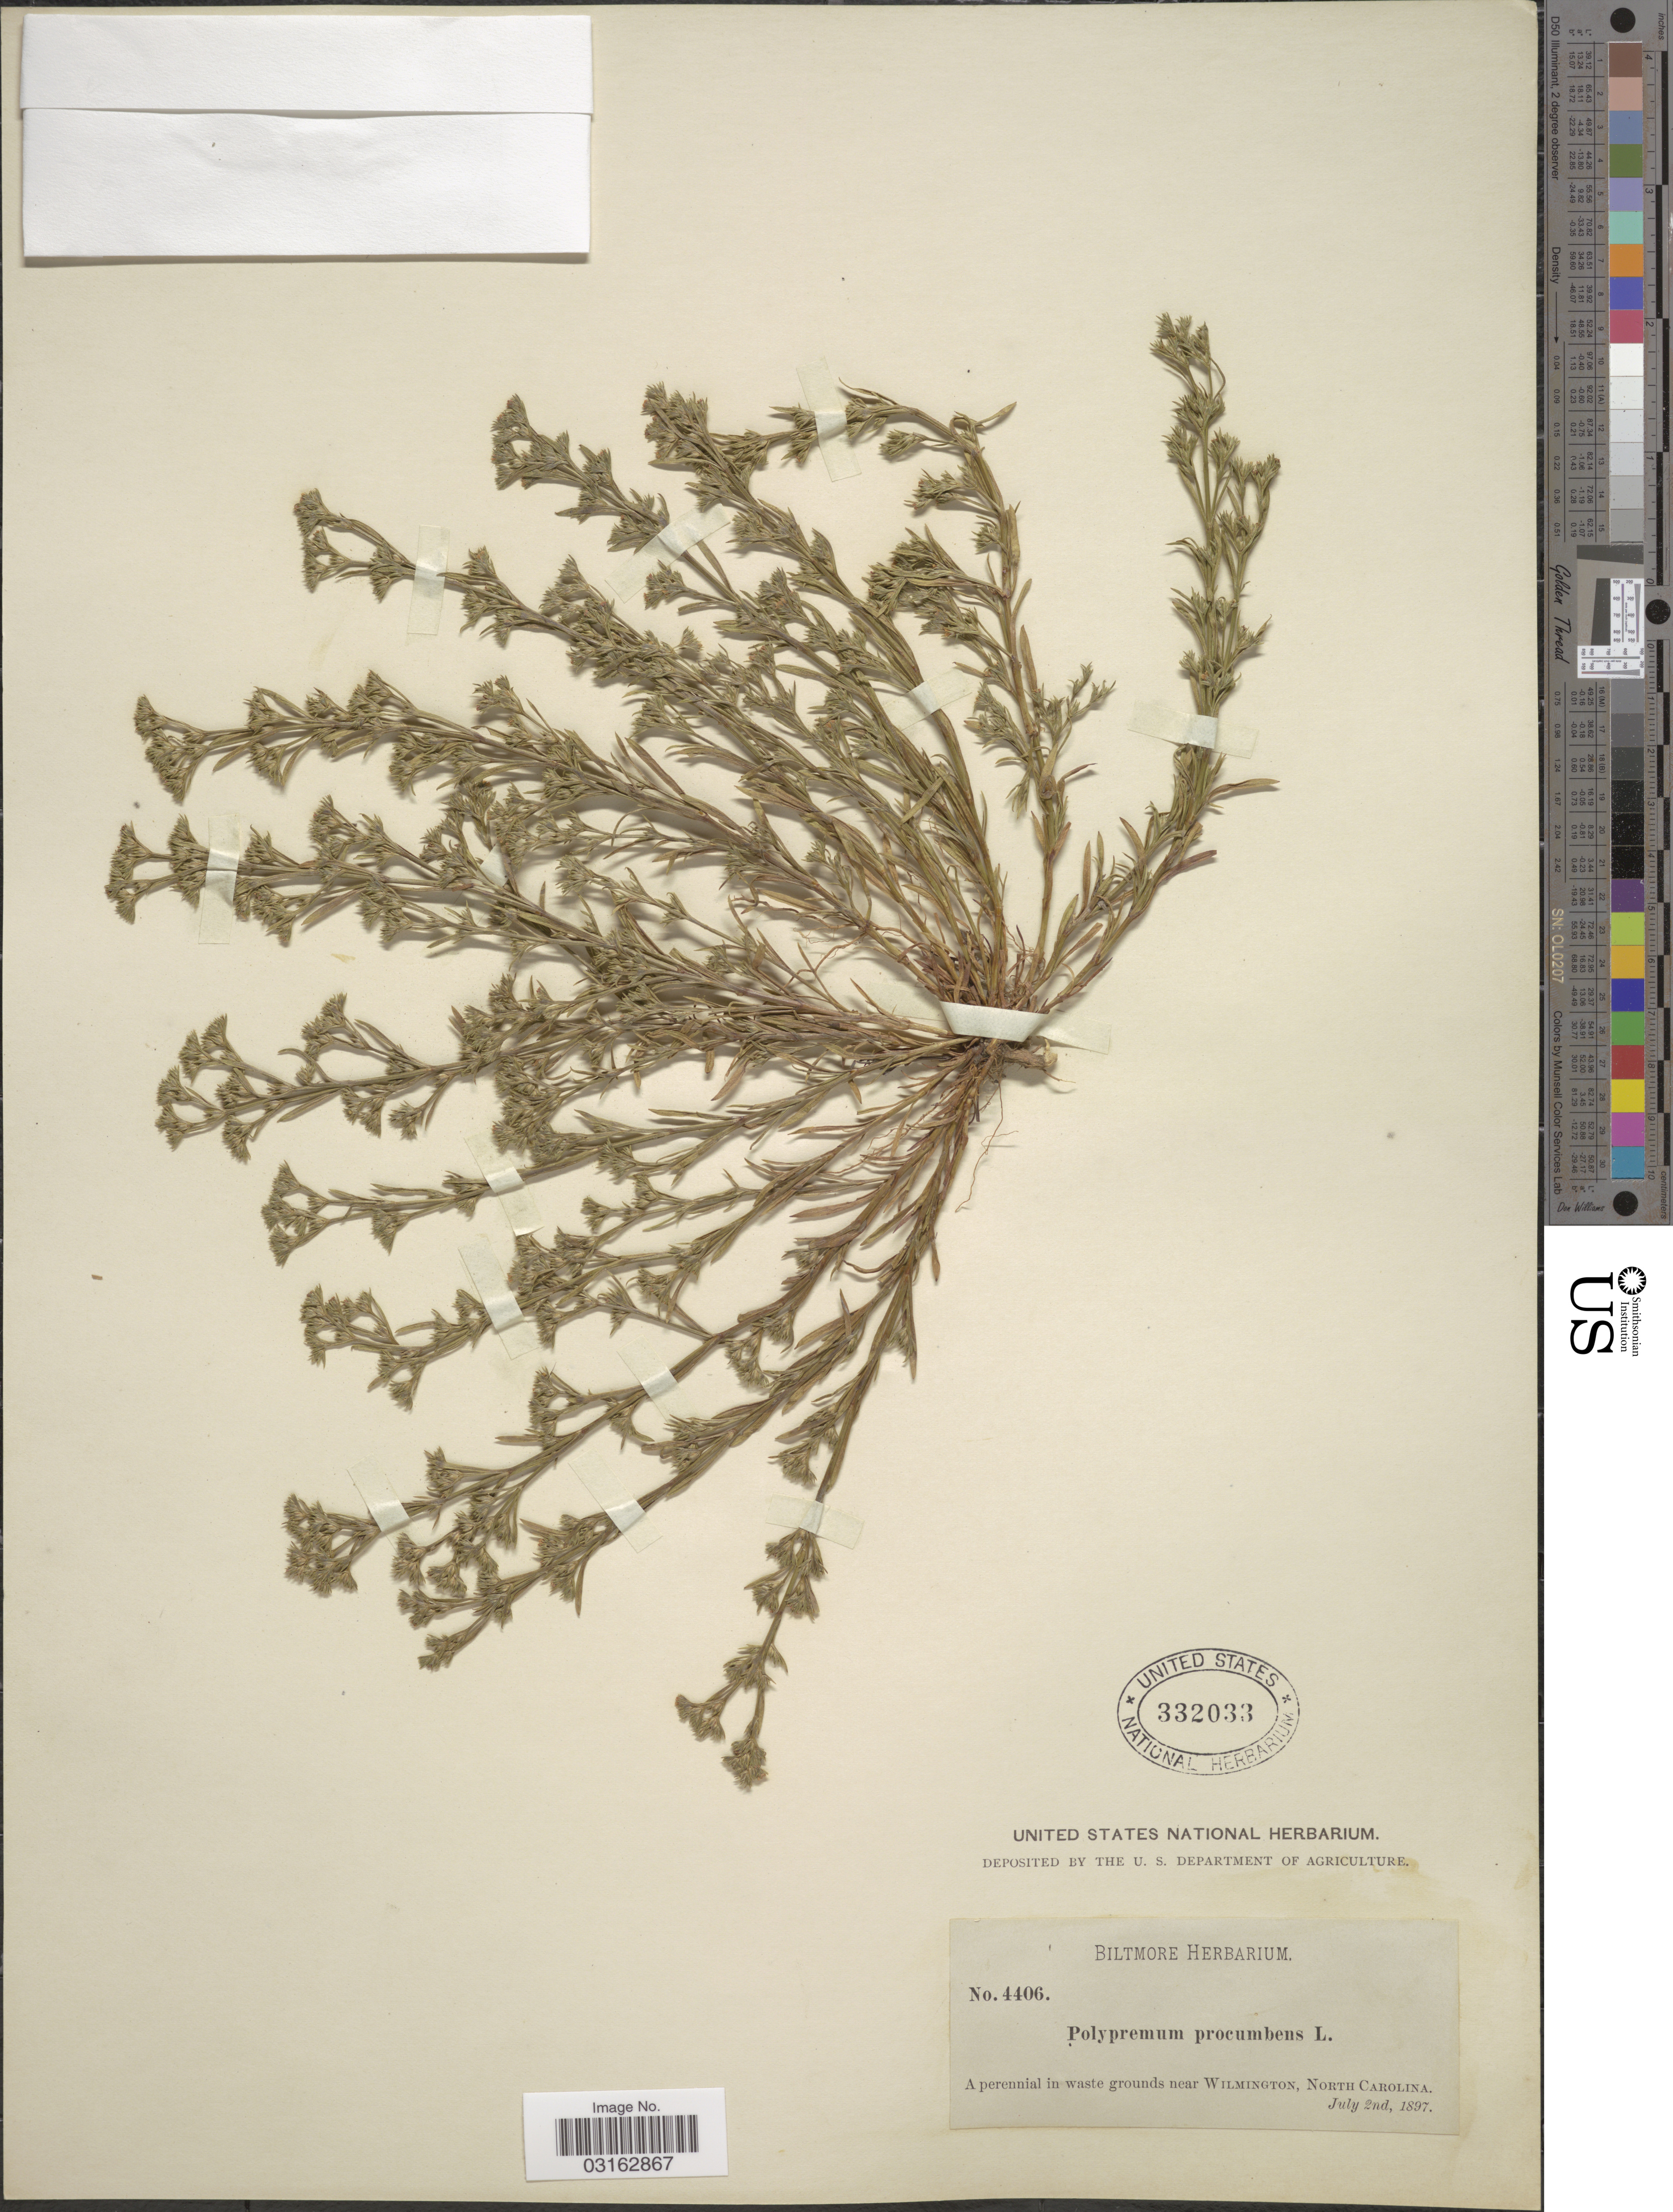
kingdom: Plantae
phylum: Tracheophyta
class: Magnoliopsida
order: Lamiales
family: Tetrachondraceae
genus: Polypremum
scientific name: Polypremum procumbens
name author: L.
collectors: ex herb. Biltmore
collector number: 4406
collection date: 1897-07-02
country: United States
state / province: North Carolina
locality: A perennial in waste grounds near Wilmington.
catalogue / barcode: US 332033